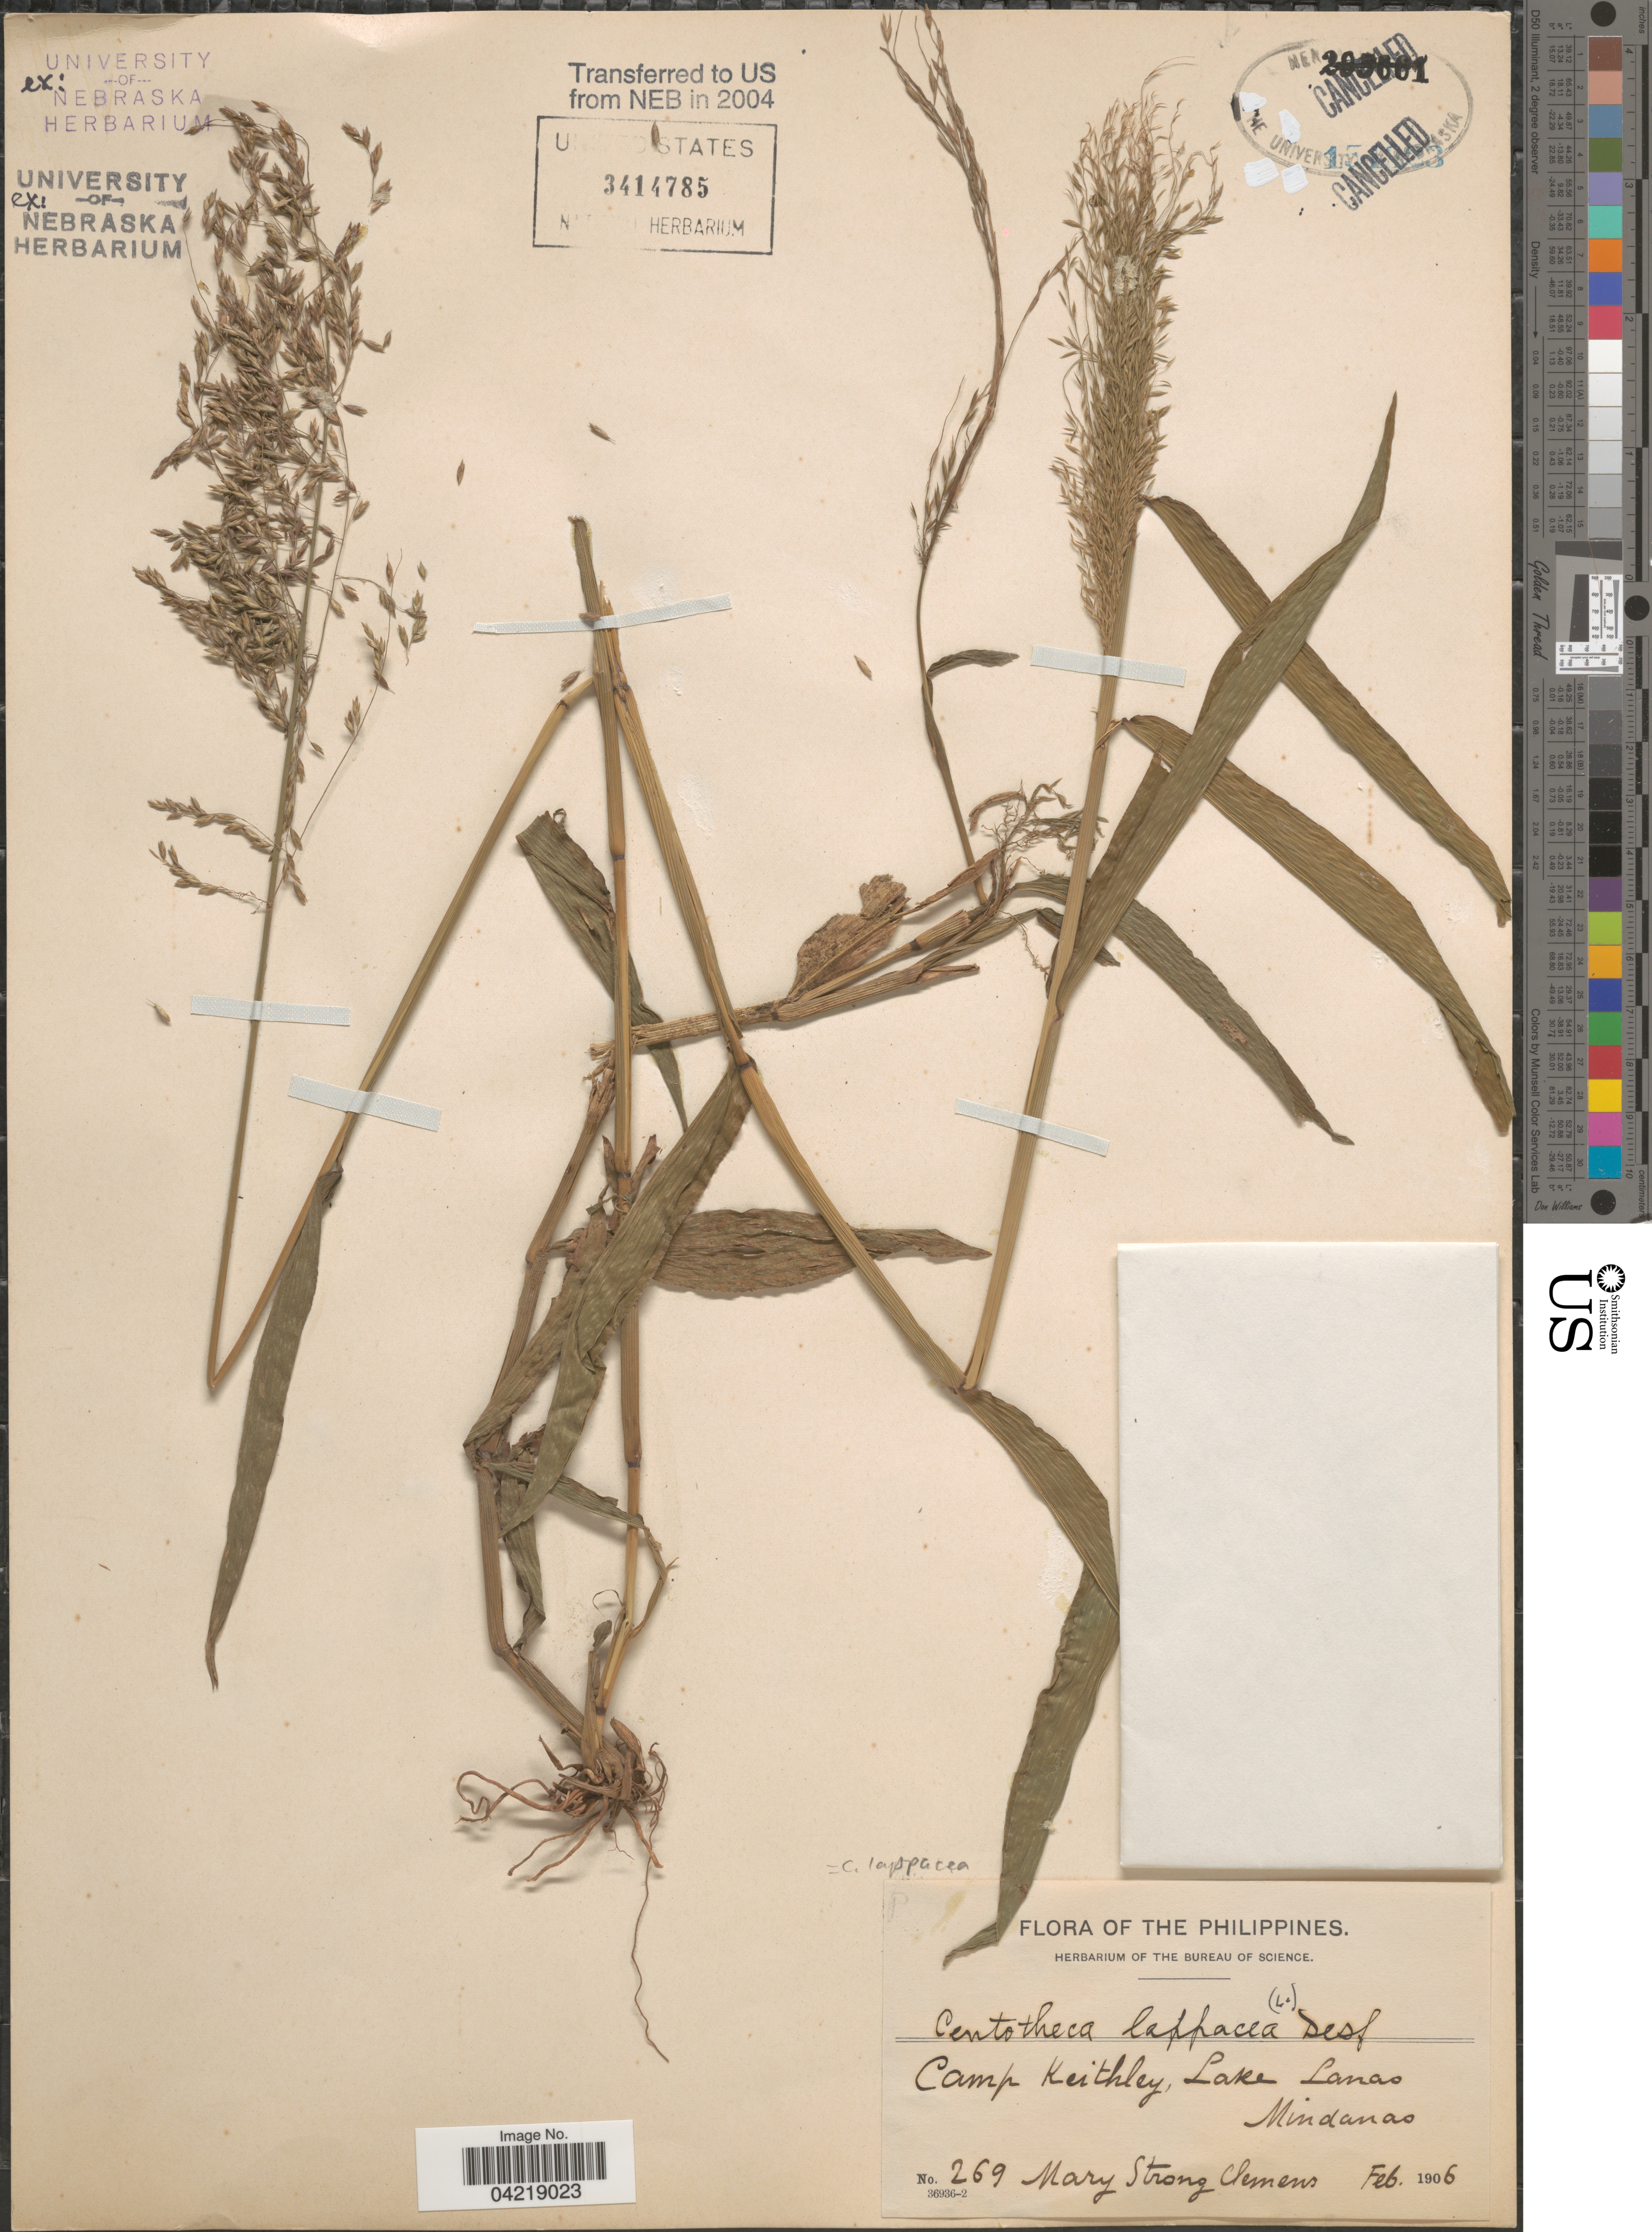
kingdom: Plantae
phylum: Tracheophyta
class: Liliopsida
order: Poales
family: Poaceae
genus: Centotheca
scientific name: Centotheca lappacea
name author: (L.) Desv.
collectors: M. S. Clemens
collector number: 269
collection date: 1906-02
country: Philippines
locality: Camp Keithley, Lake Lanao, Mindanao.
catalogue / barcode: US 3414785